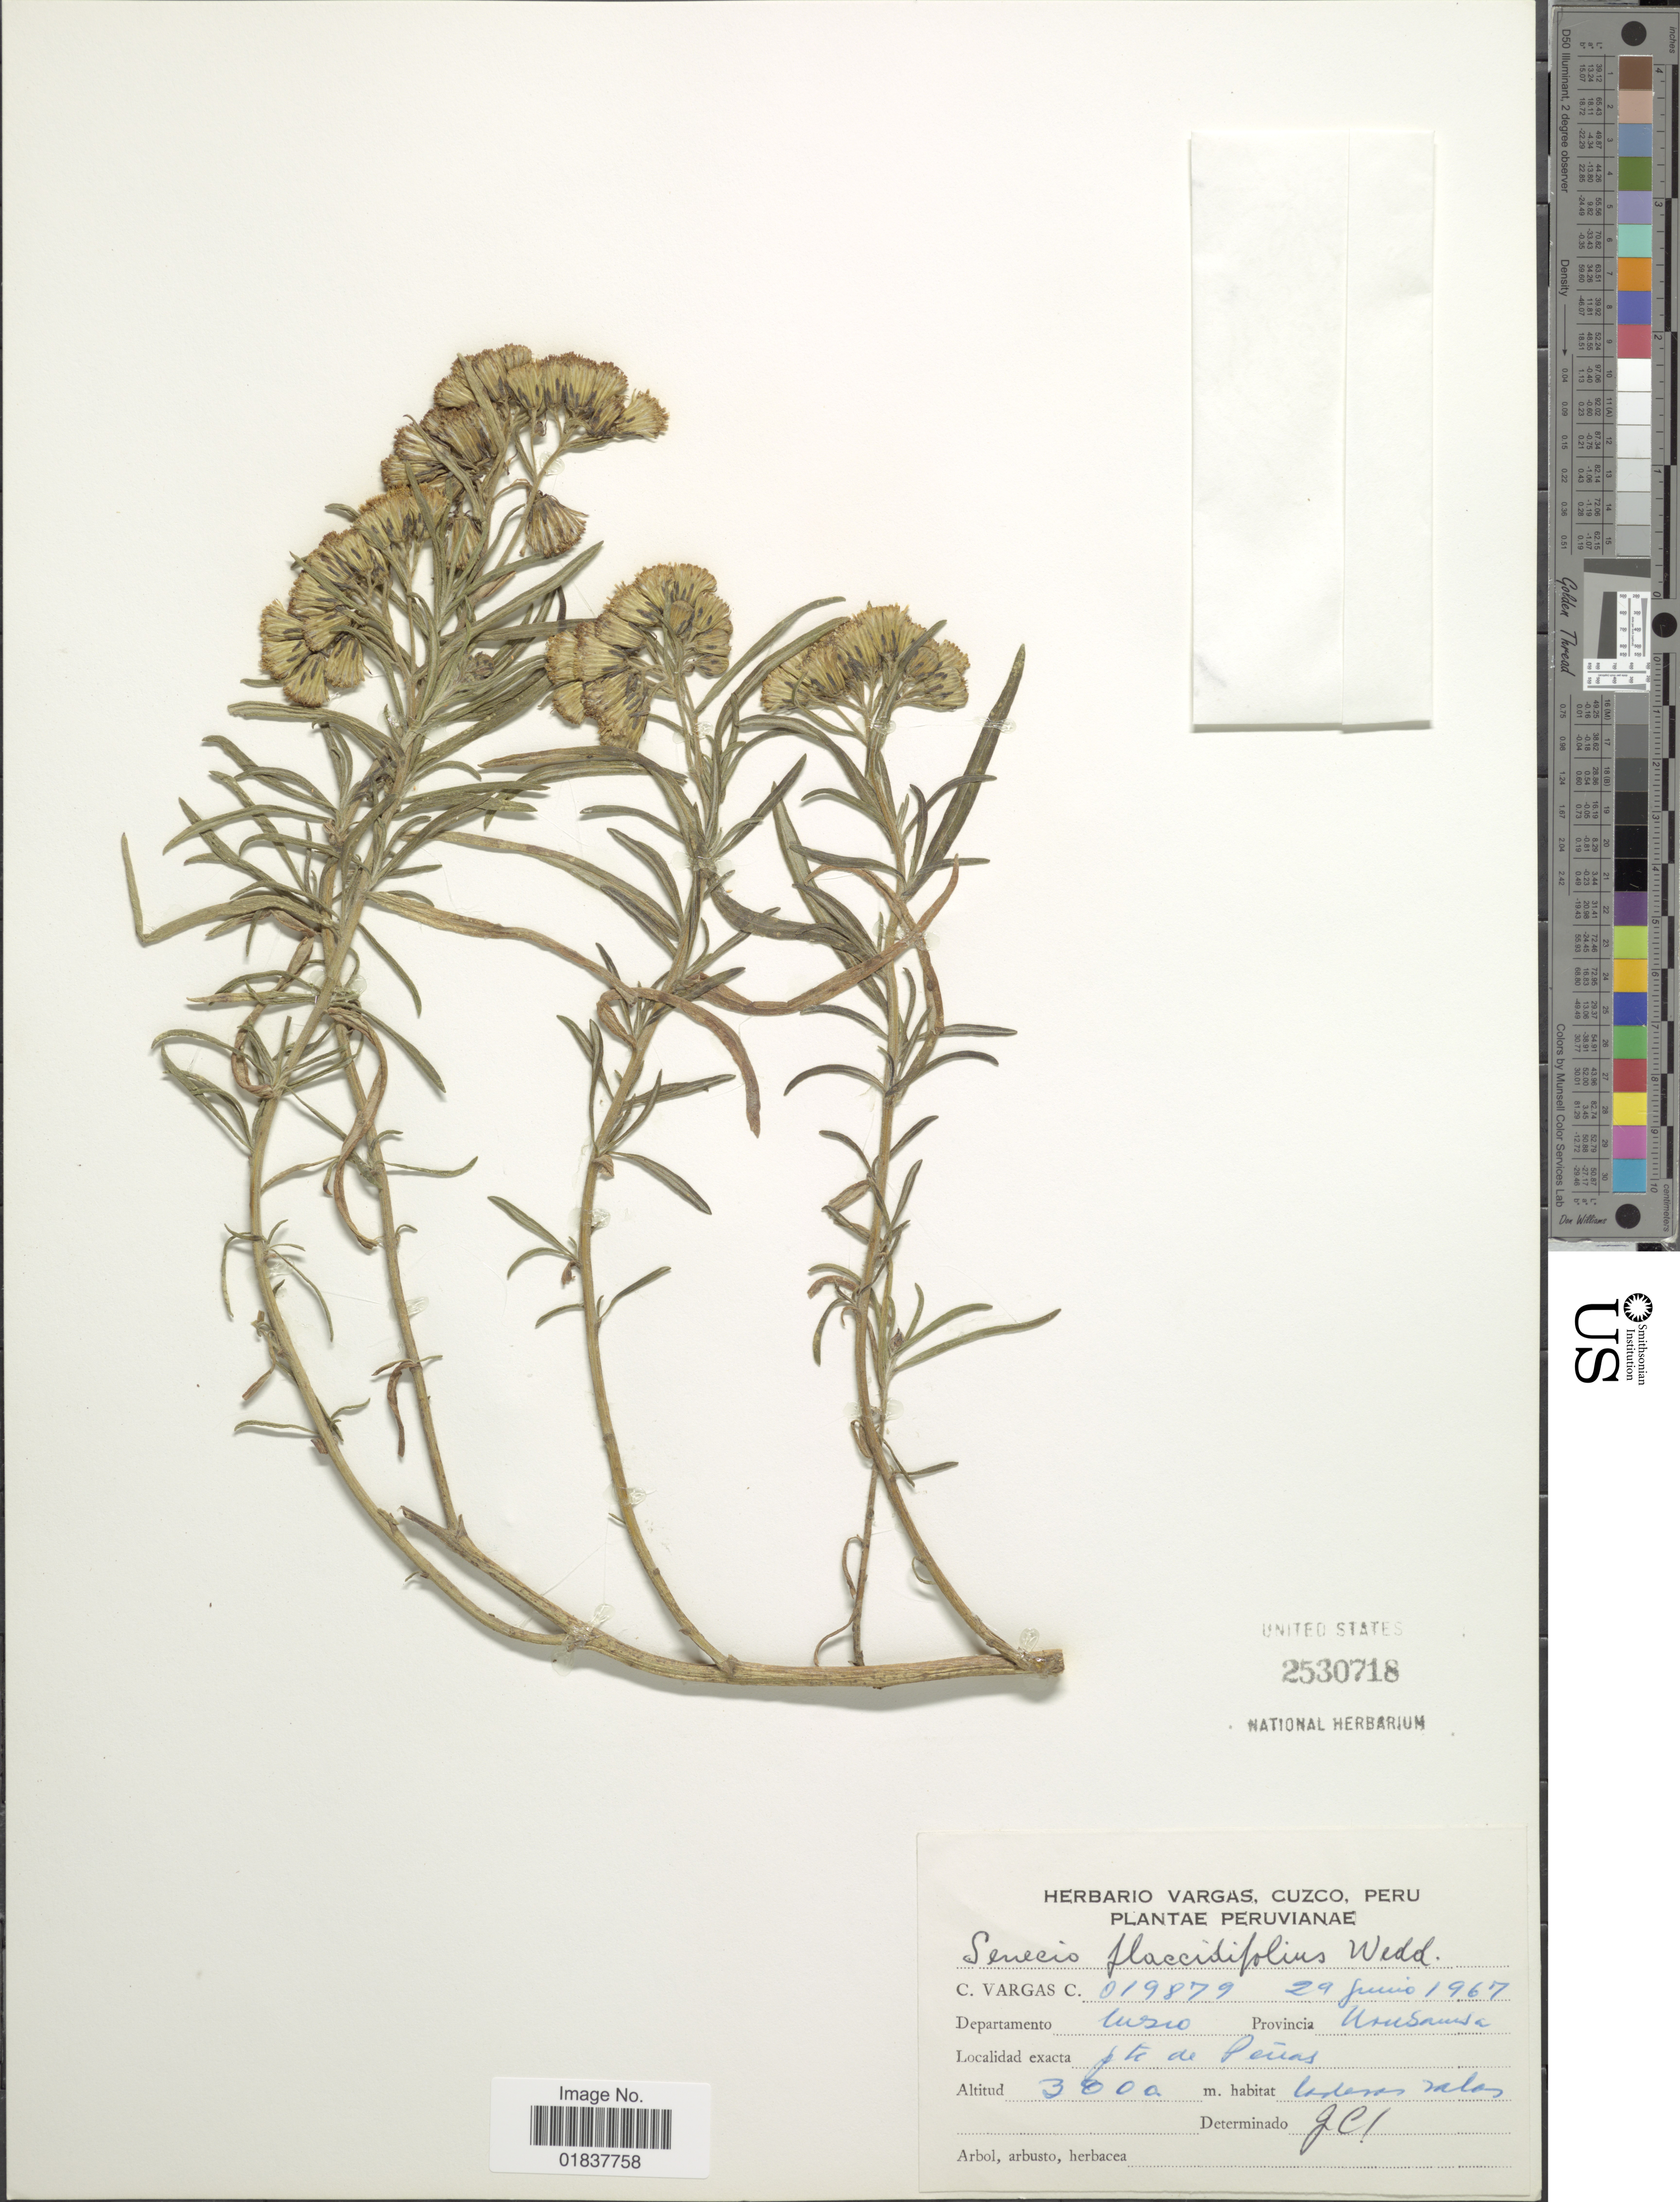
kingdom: Plantae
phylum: Tracheophyta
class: Magnoliopsida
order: Asterales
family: Asteraceae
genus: Senecio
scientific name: Senecio flaccidifolius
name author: Wedd.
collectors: C. Vargas Calderón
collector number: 019879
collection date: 1967-06-29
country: Peru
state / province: Cusco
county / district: Urubamba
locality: Pte. de Peñas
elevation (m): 3000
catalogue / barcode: US 2530718